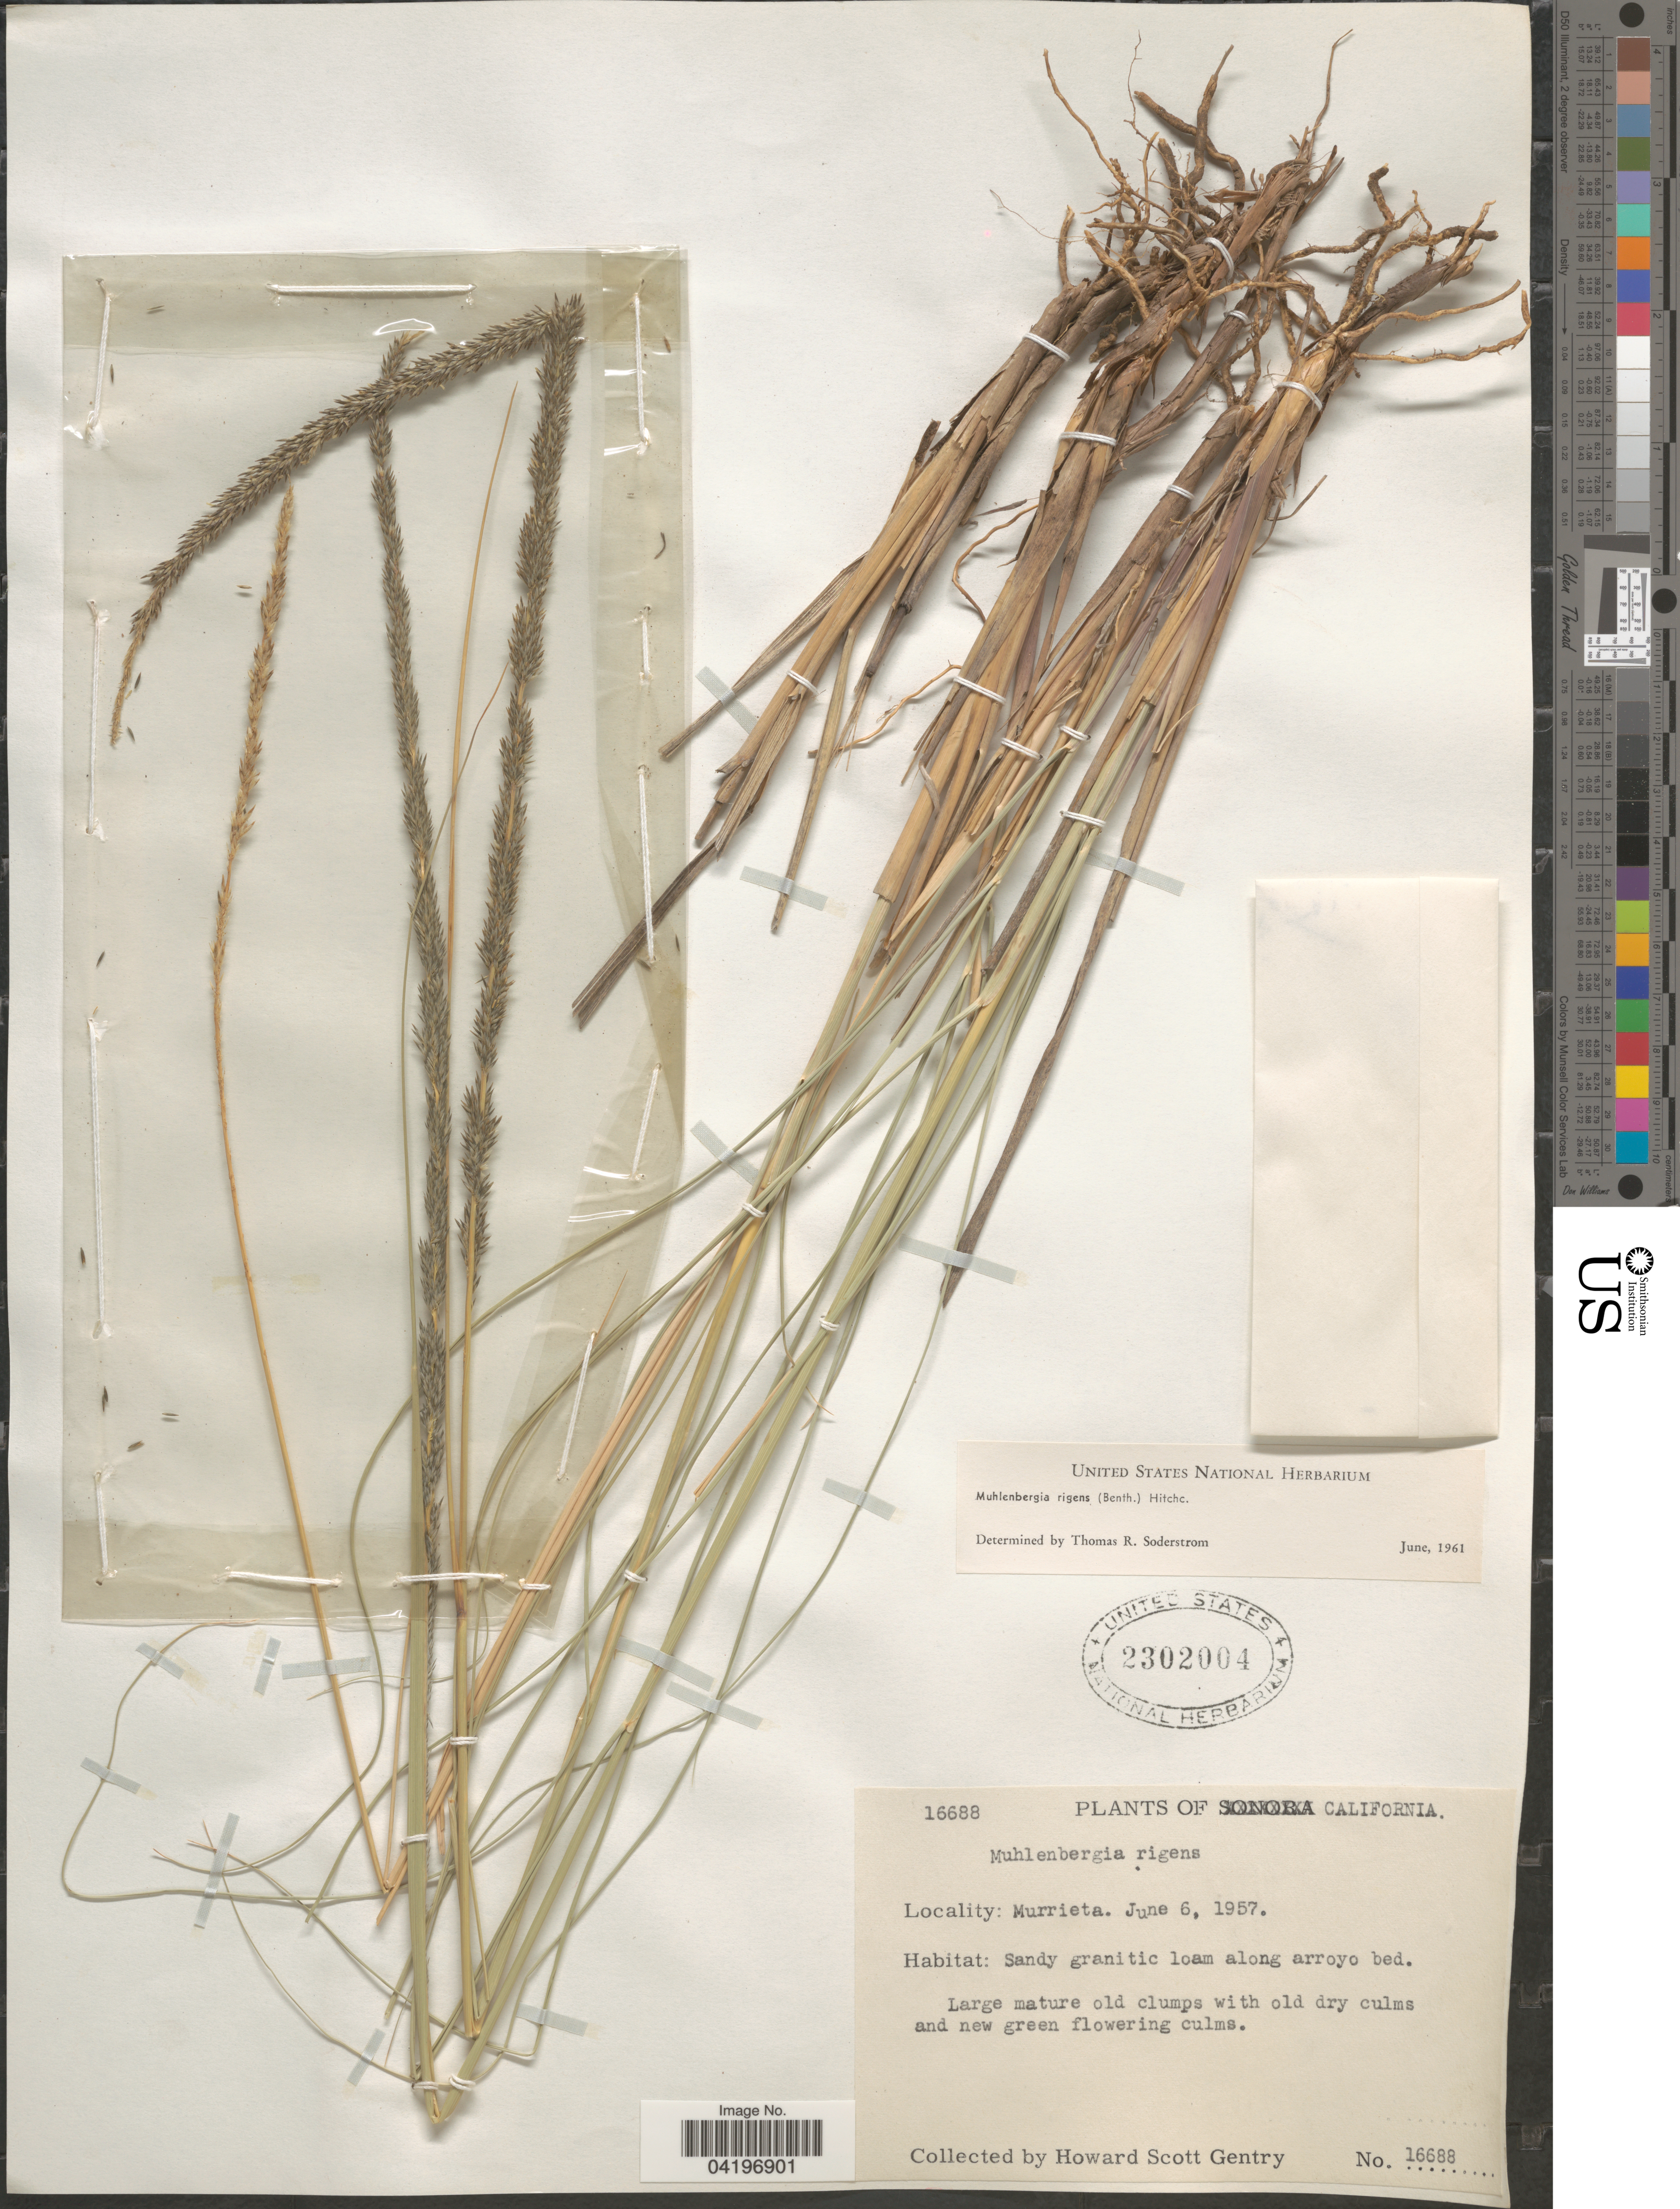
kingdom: Plantae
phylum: Tracheophyta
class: Liliopsida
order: Poales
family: Poaceae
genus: Muhlenbergia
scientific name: Muhlenbergia rigens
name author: (Benth.) Hitchc.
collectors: H. S. Gentry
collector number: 16688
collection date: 1957-06-06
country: United States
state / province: California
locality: Murrieta.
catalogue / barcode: US 2302004